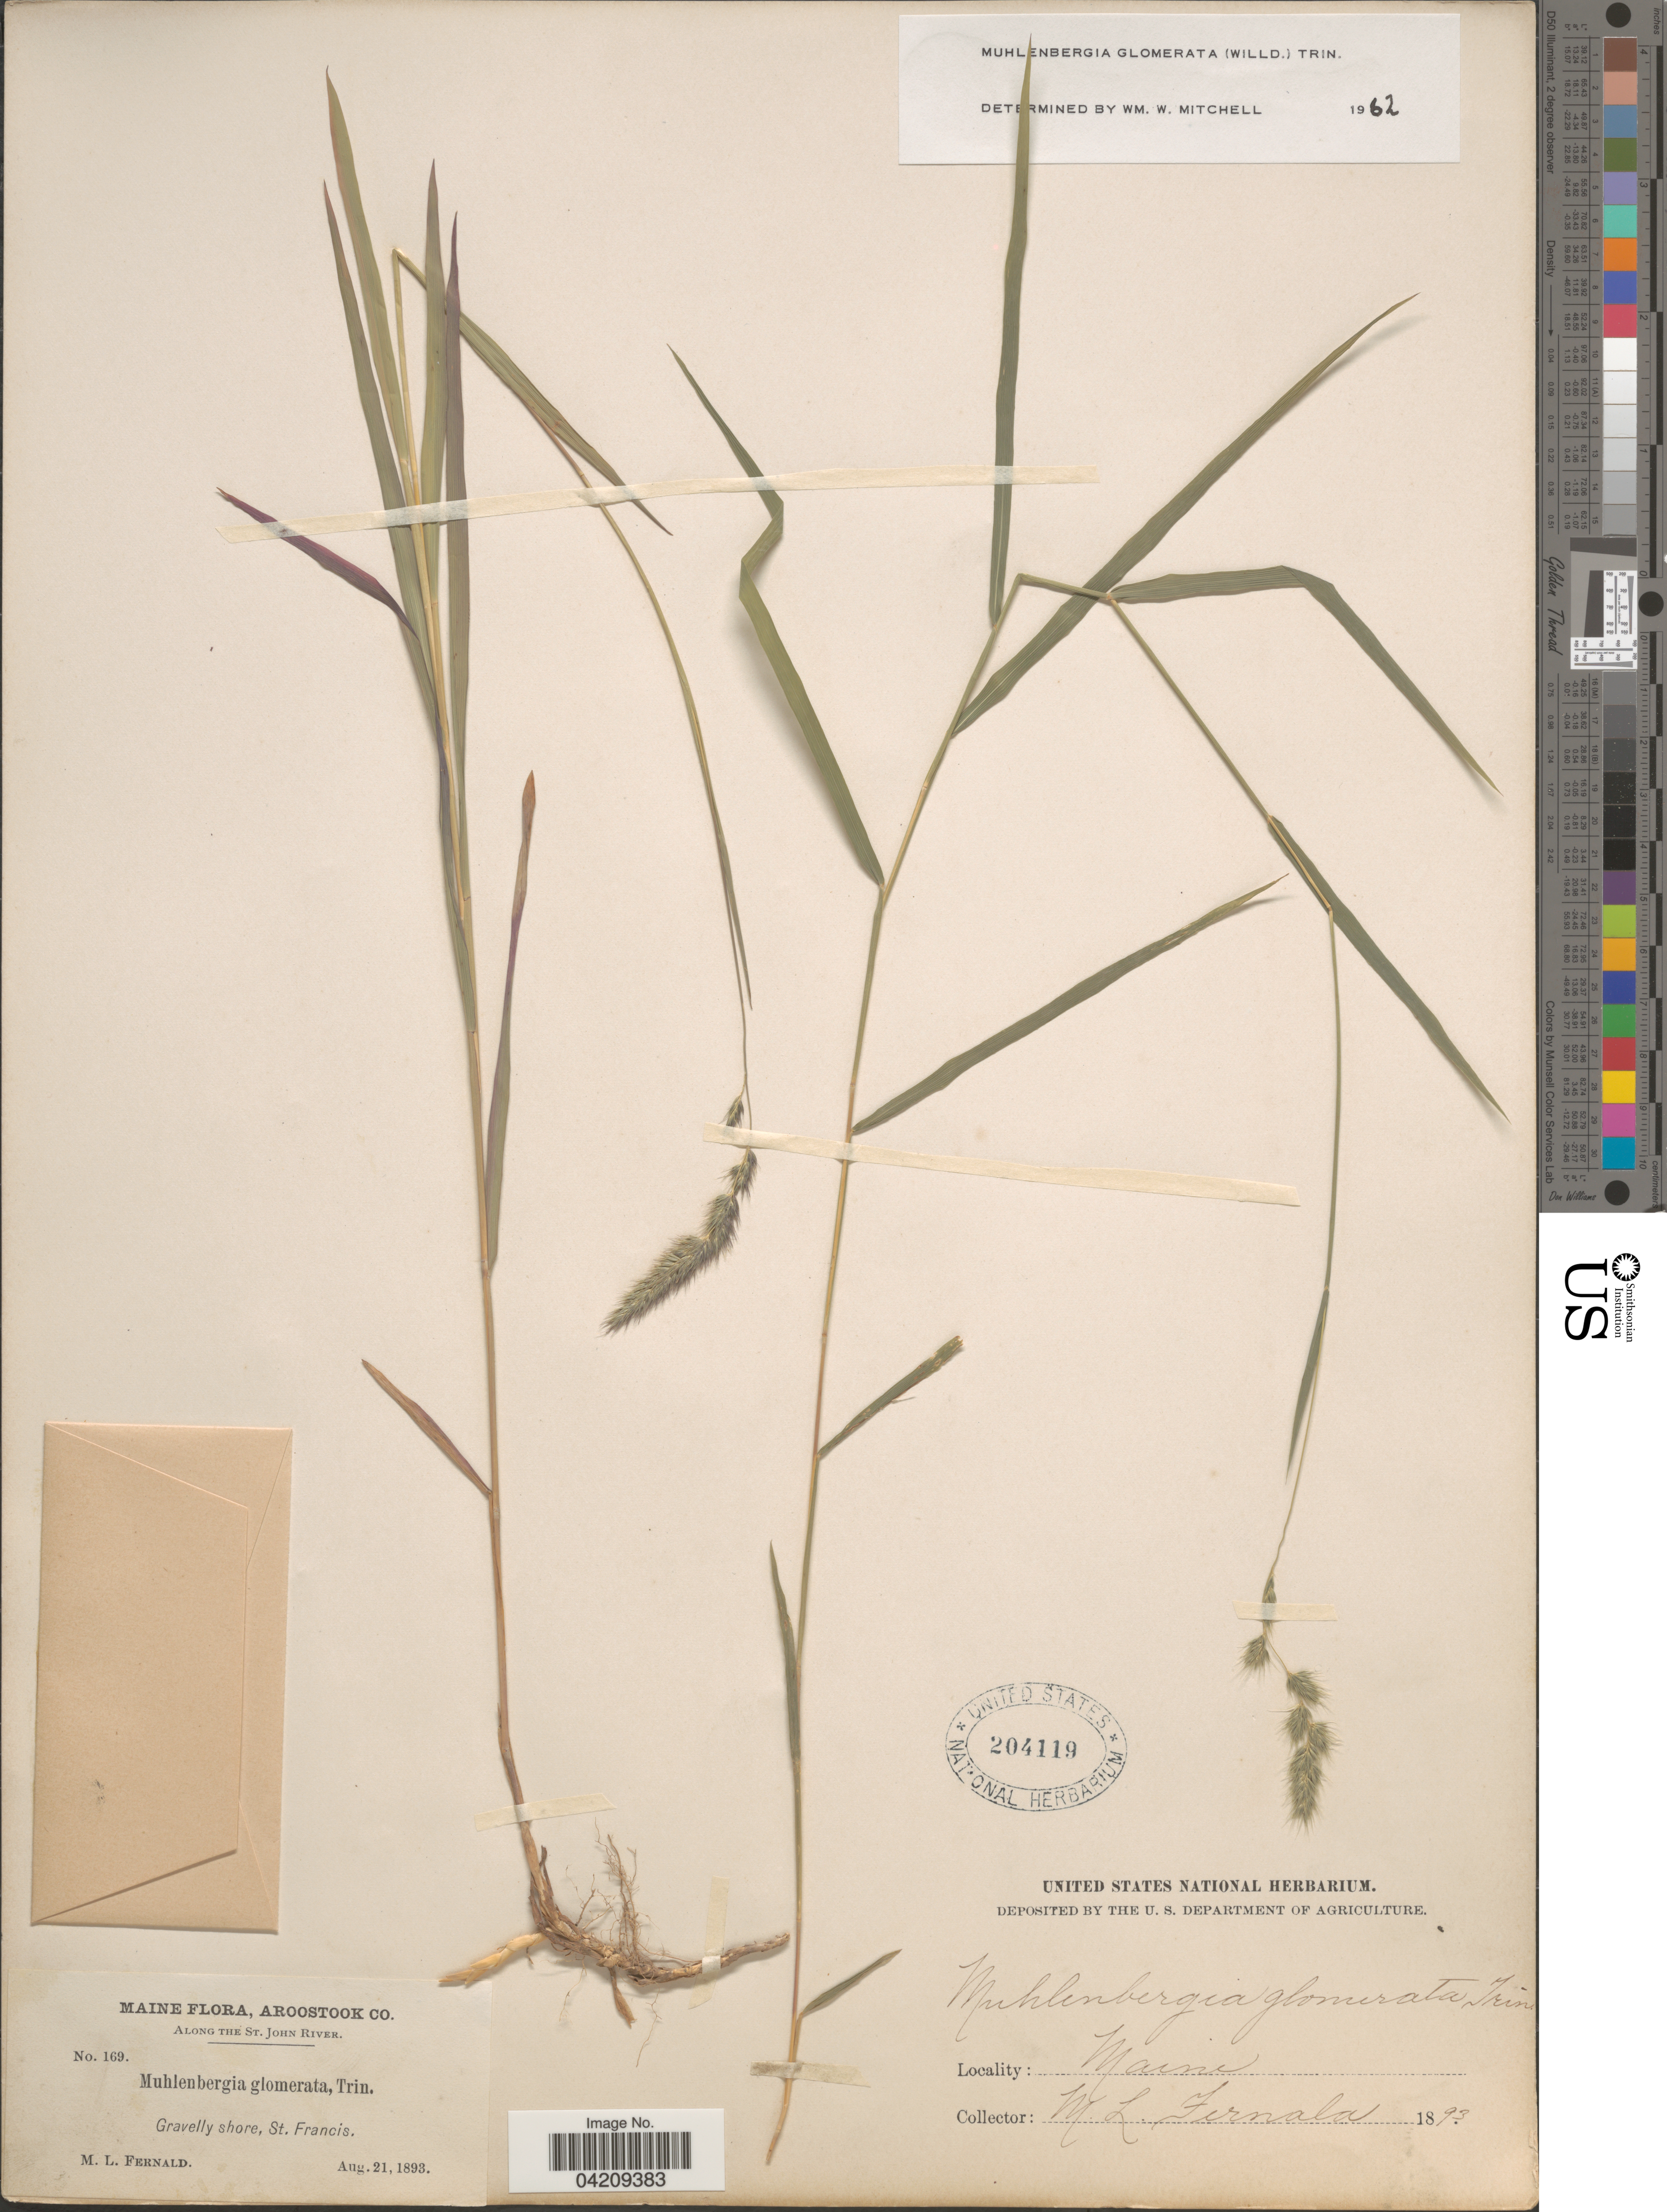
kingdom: Plantae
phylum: Tracheophyta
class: Liliopsida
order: Poales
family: Poaceae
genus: Muhlenbergia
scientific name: Muhlenbergia glomerata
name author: (Willd.) Trin.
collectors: M. L. Fernald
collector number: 169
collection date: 1893-08-21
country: United States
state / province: Maine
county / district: Aroostook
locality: Along the St. John River. Gravelly shore, St. Francis.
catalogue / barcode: US 204119